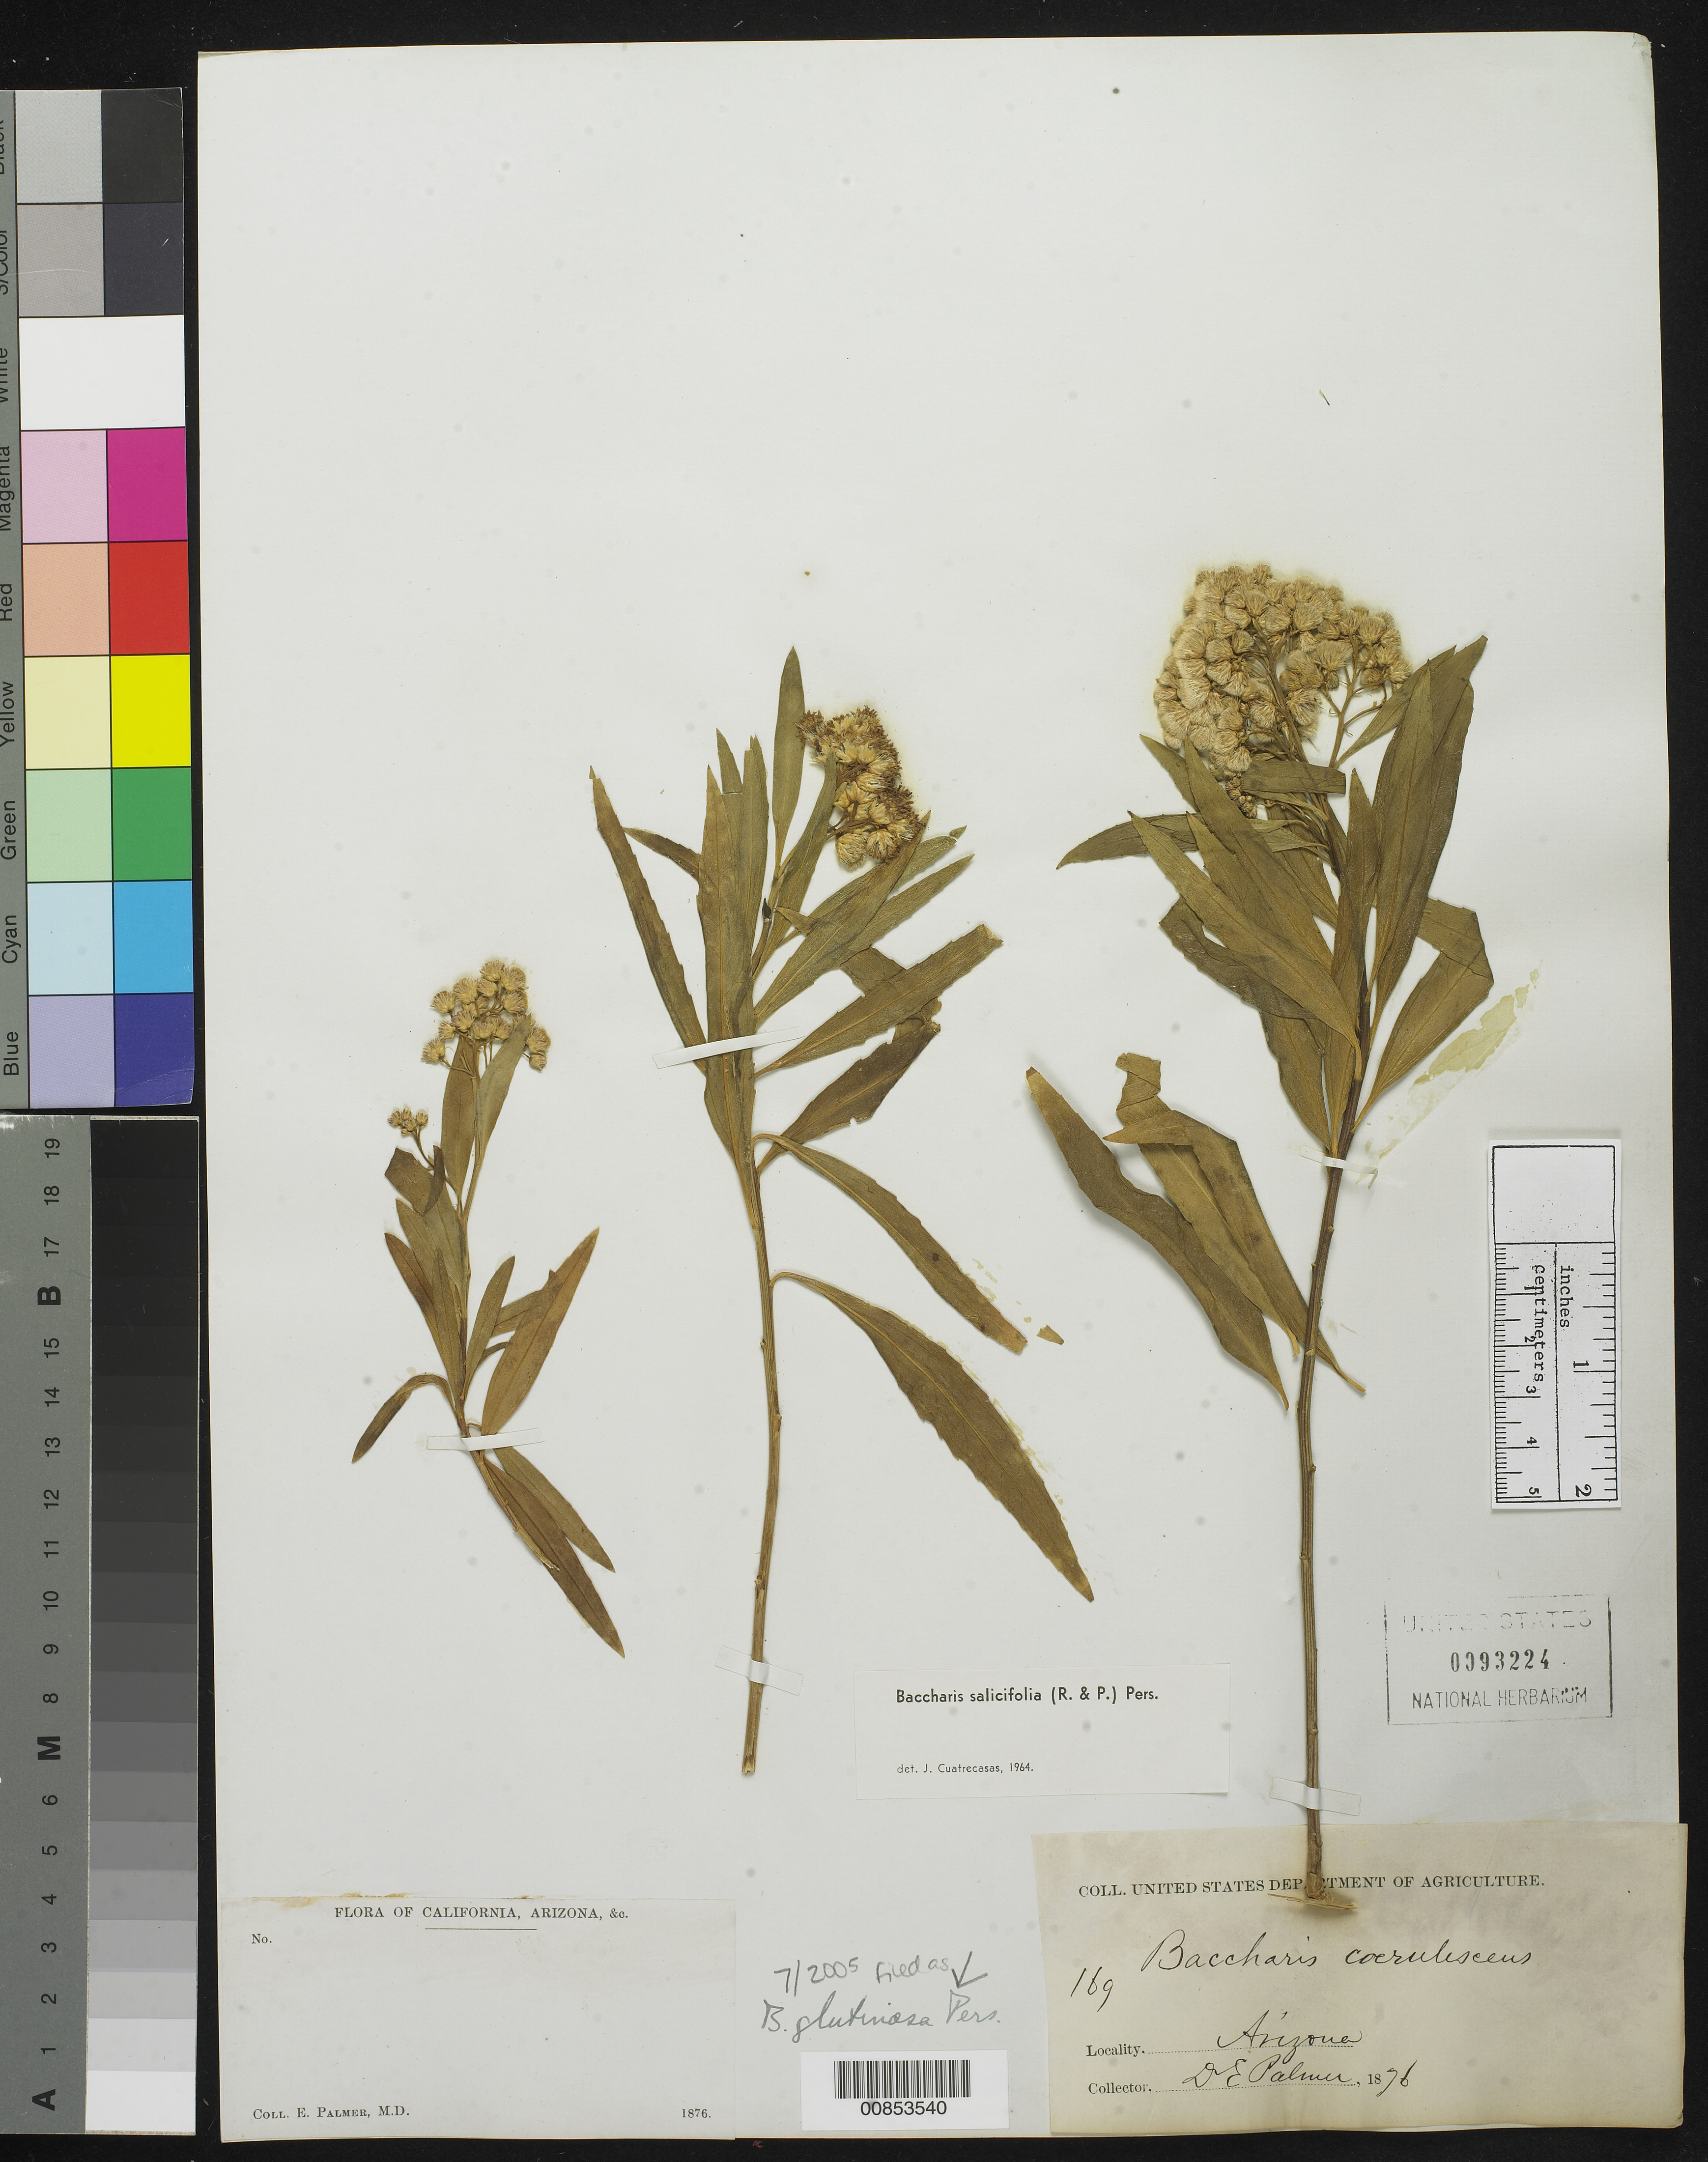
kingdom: Plantae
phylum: Tracheophyta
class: Magnoliopsida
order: Asterales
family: Asteraceae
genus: Baccharis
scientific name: Baccharis glutinosa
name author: Pers.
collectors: E. Palmer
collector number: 169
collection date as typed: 1876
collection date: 1876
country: United States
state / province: Arizona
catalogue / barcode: US 93224